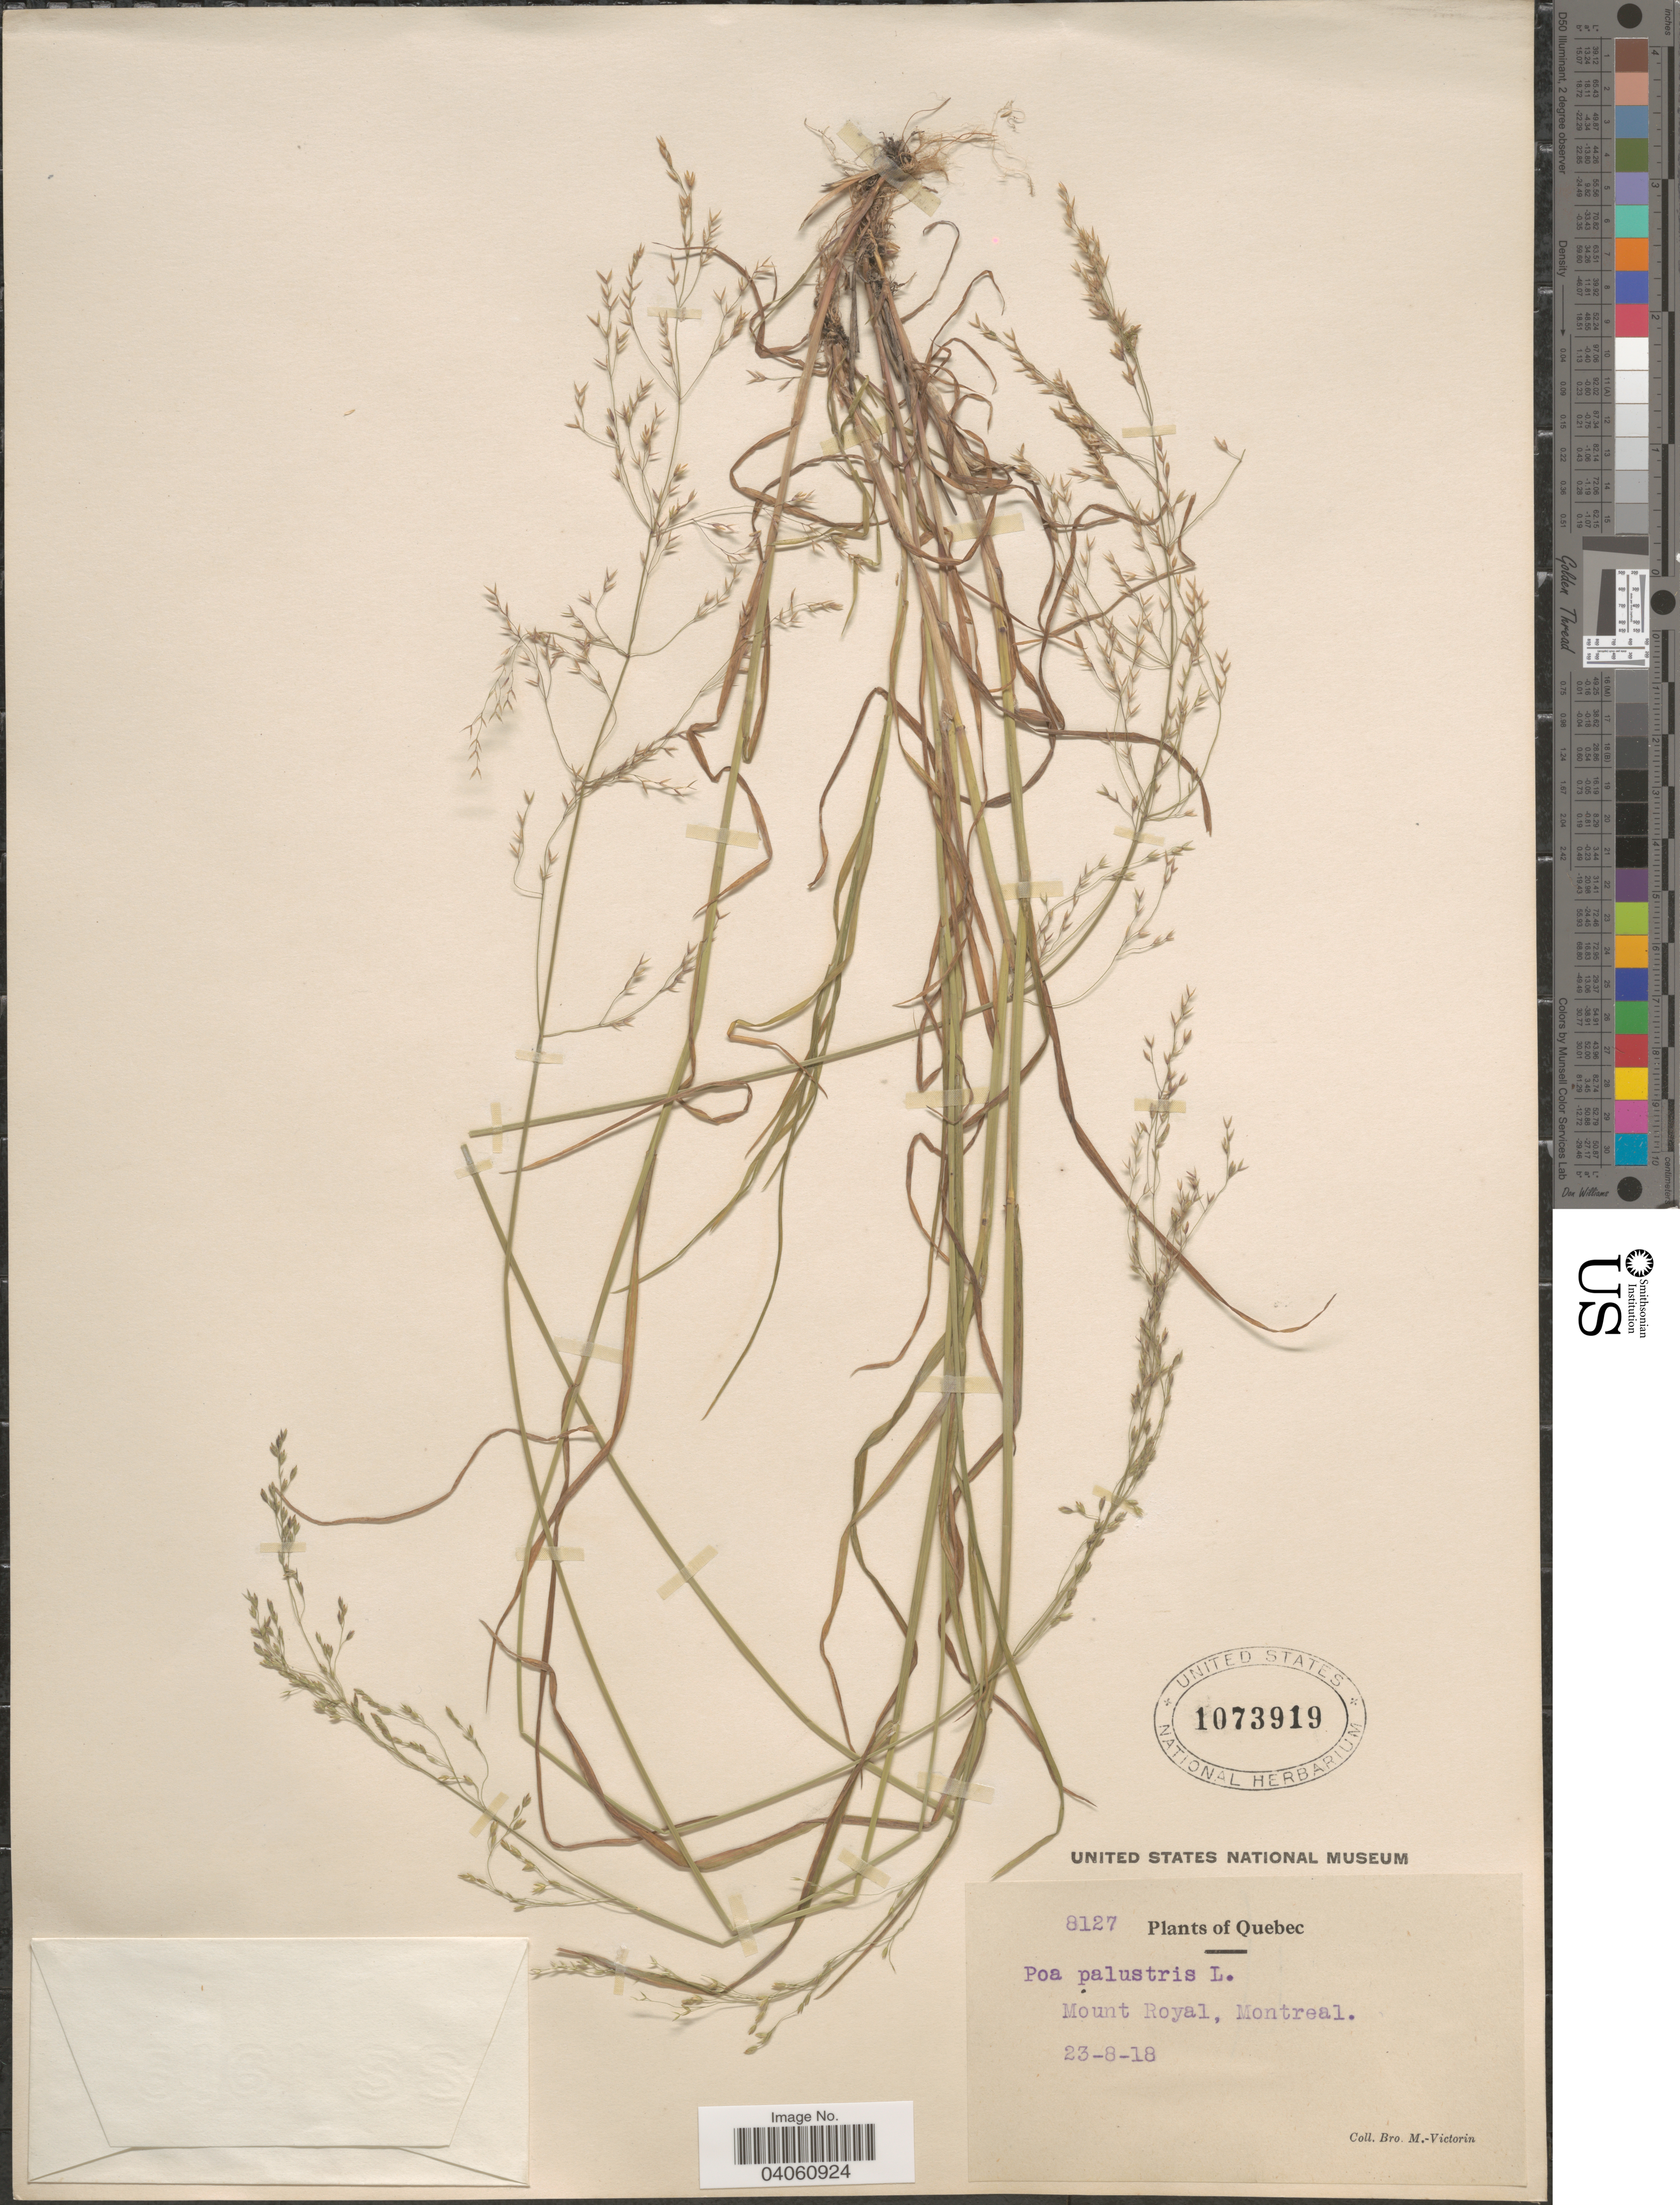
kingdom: Plantae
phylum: Tracheophyta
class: Liliopsida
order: Poales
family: Poaceae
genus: Poa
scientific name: Poa palustris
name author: L.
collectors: Fr. Marie-Victorin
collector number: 8127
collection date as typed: Transcribed d/m/y: 23/8/18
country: Canada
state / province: Quebec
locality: Mount Royal, Montreal.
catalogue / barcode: US 1073919